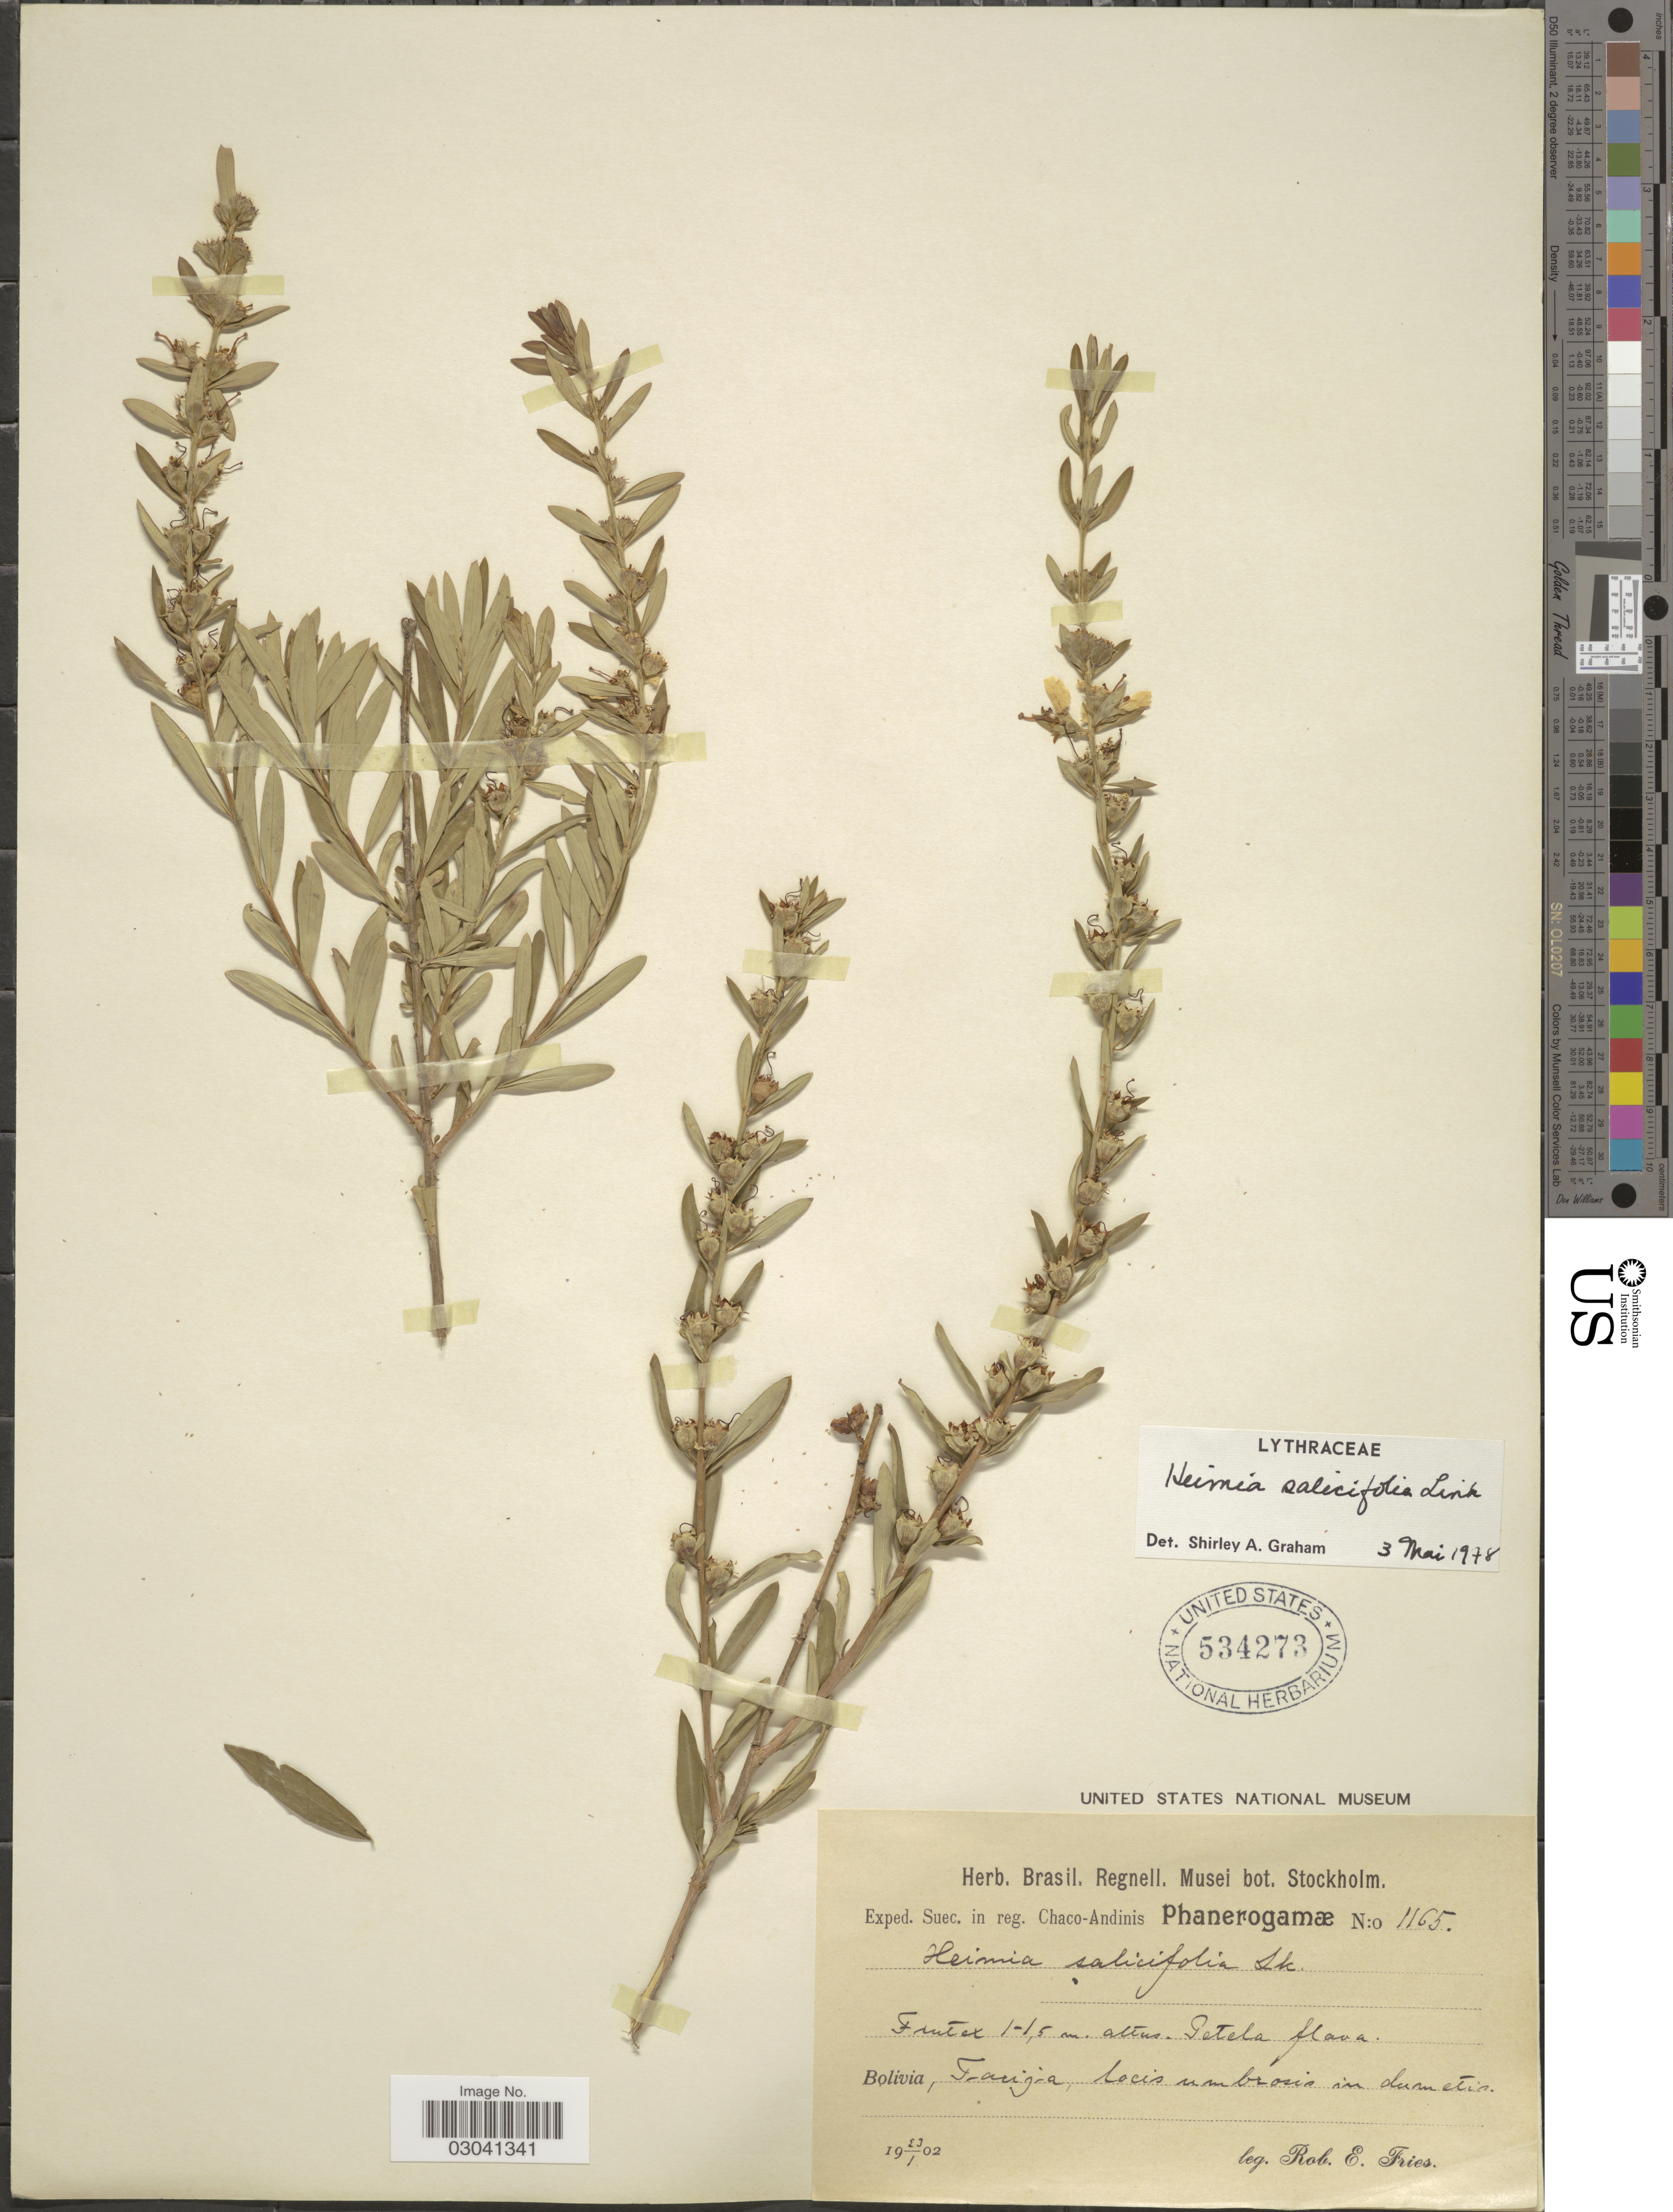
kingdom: Plantae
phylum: Tracheophyta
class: Magnoliopsida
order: Myrtales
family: Lythraceae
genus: Heimia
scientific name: Heimia salicifolia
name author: Link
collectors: R. E. Fries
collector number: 1165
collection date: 1902-01-23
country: Bolivia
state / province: Tarija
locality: Tarjia, locis umbrosis in dumetis.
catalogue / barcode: US 534273